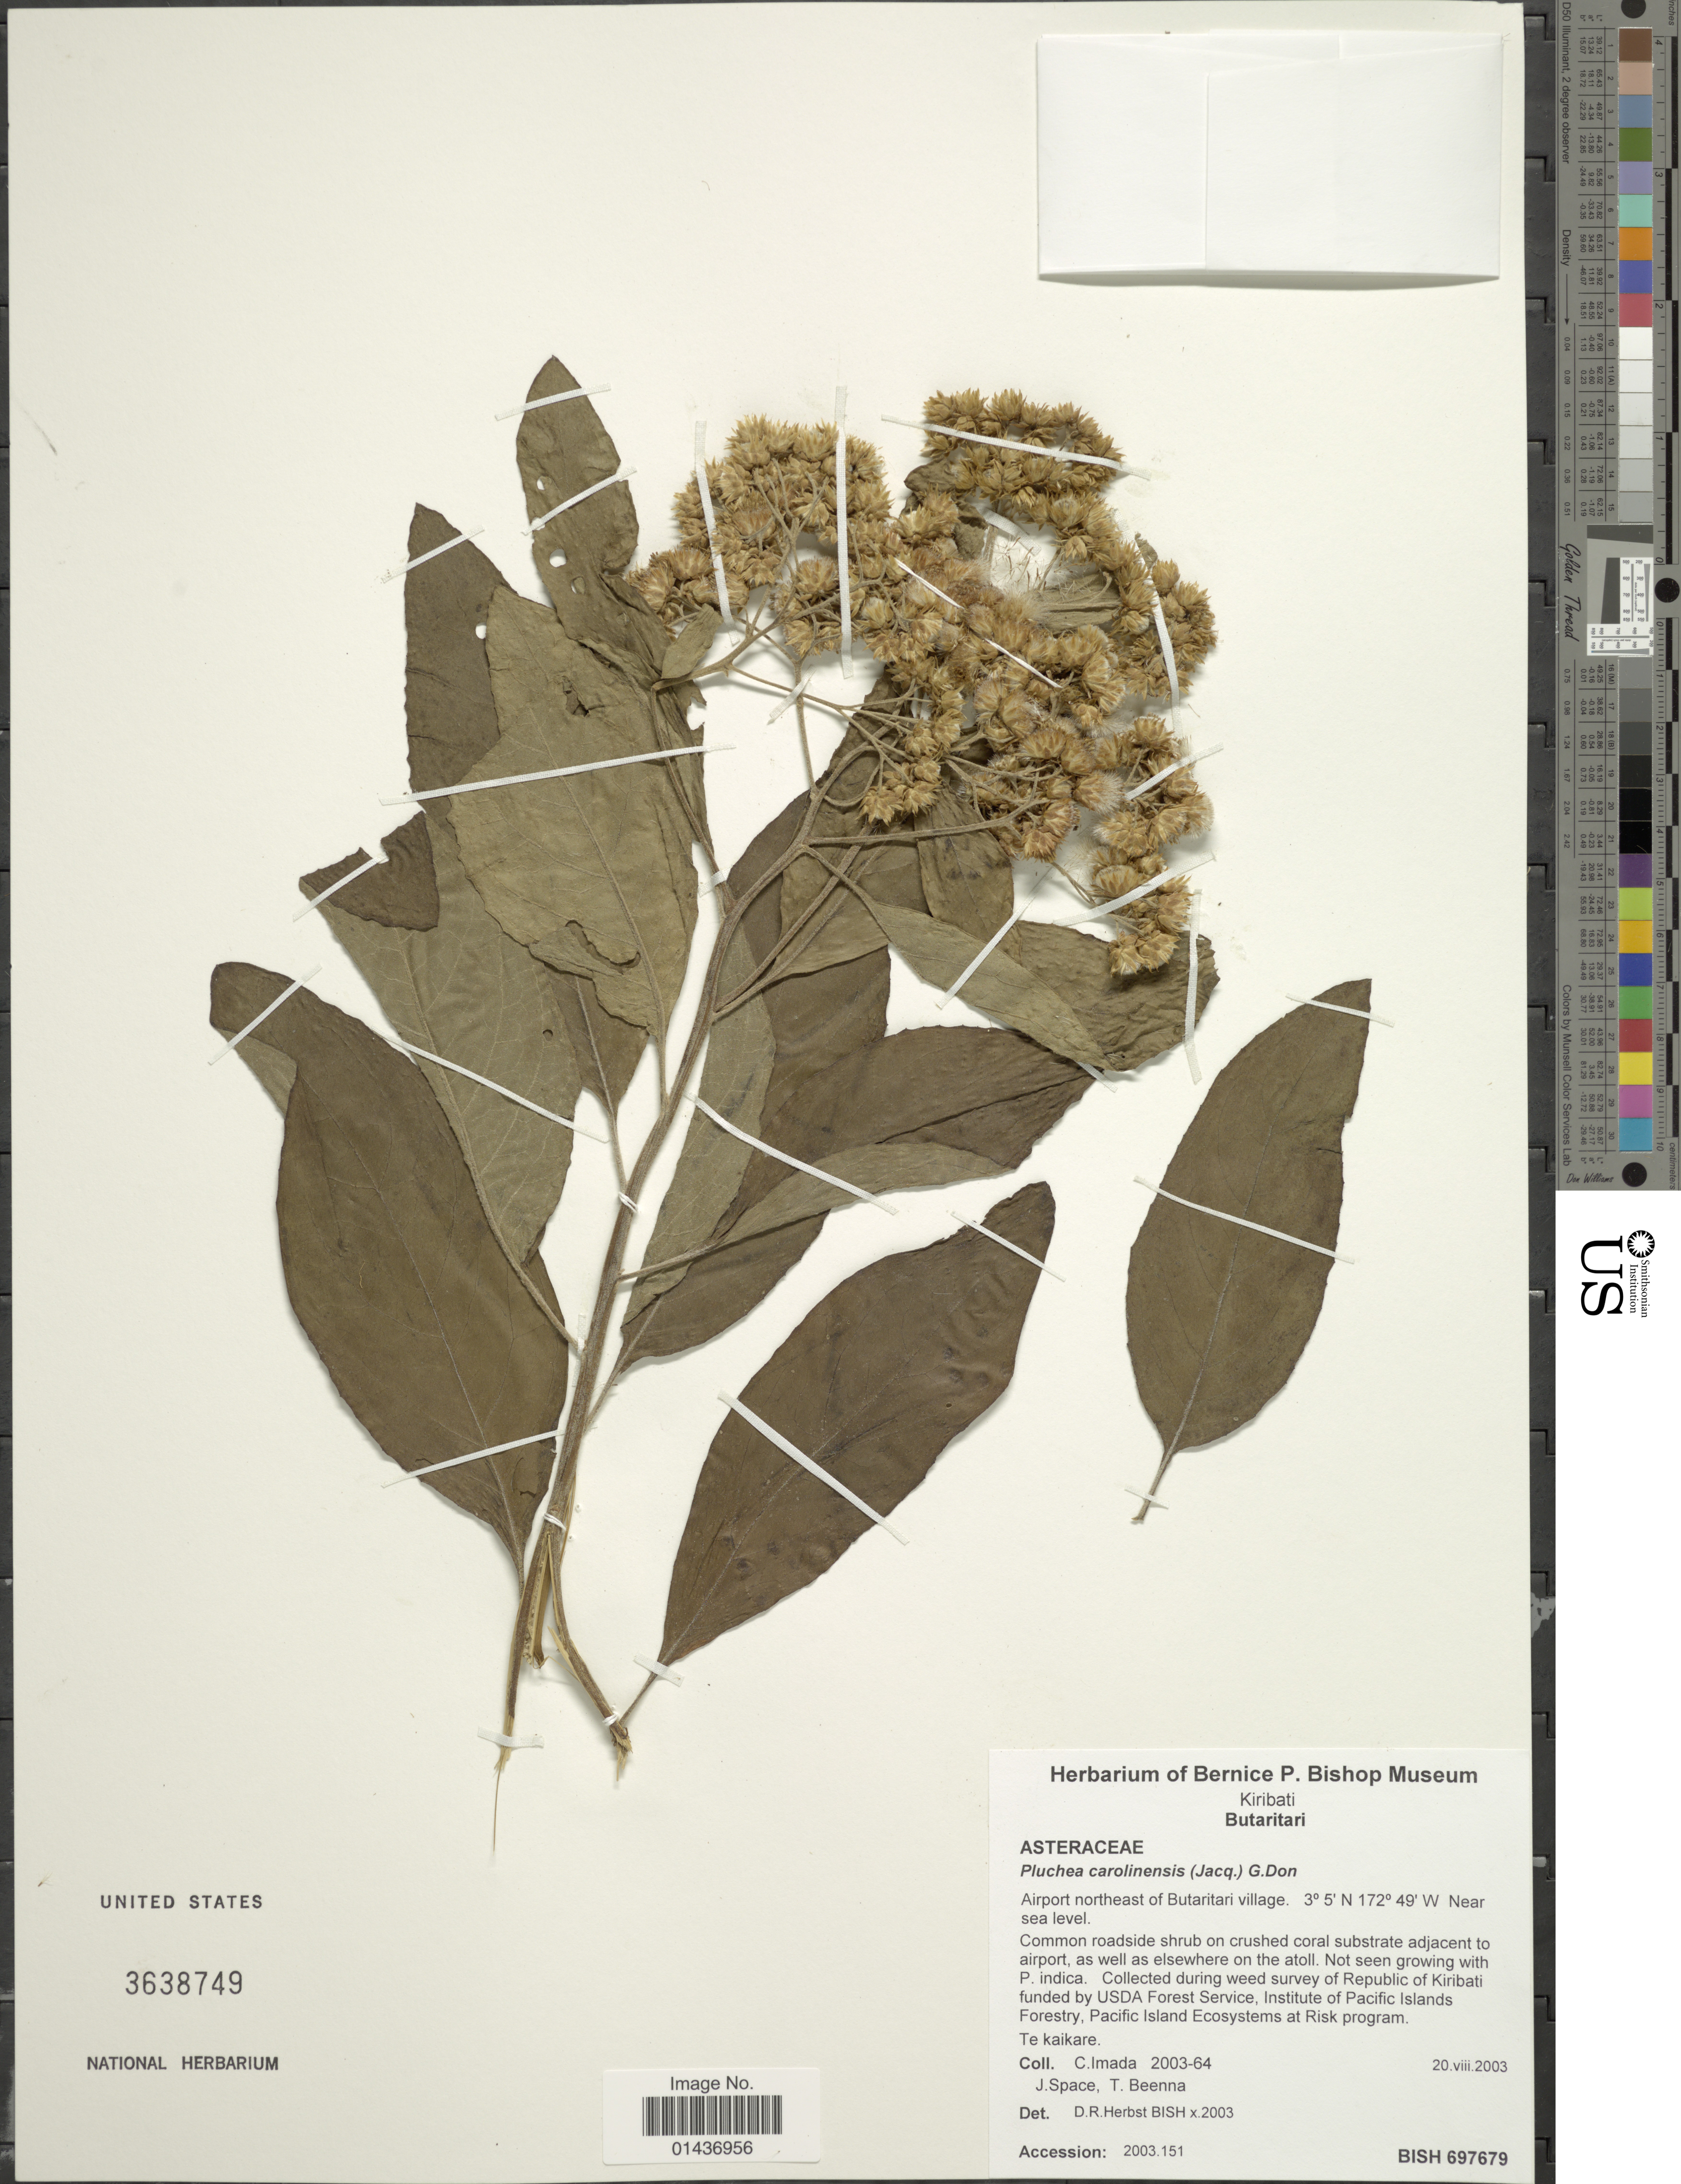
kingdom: Plantae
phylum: Tracheophyta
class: Magnoliopsida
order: Asterales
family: Asteraceae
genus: Pluchea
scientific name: Pluchea carolinensis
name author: (Jacq.) D. Don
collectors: C. Imada, J. Space & T. Beenna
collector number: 2003-64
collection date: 2003-08-20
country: Kiribati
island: Butaritari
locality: Kiribati, Butaritari, Airport northeast of Butaritari village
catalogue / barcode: US 3638749